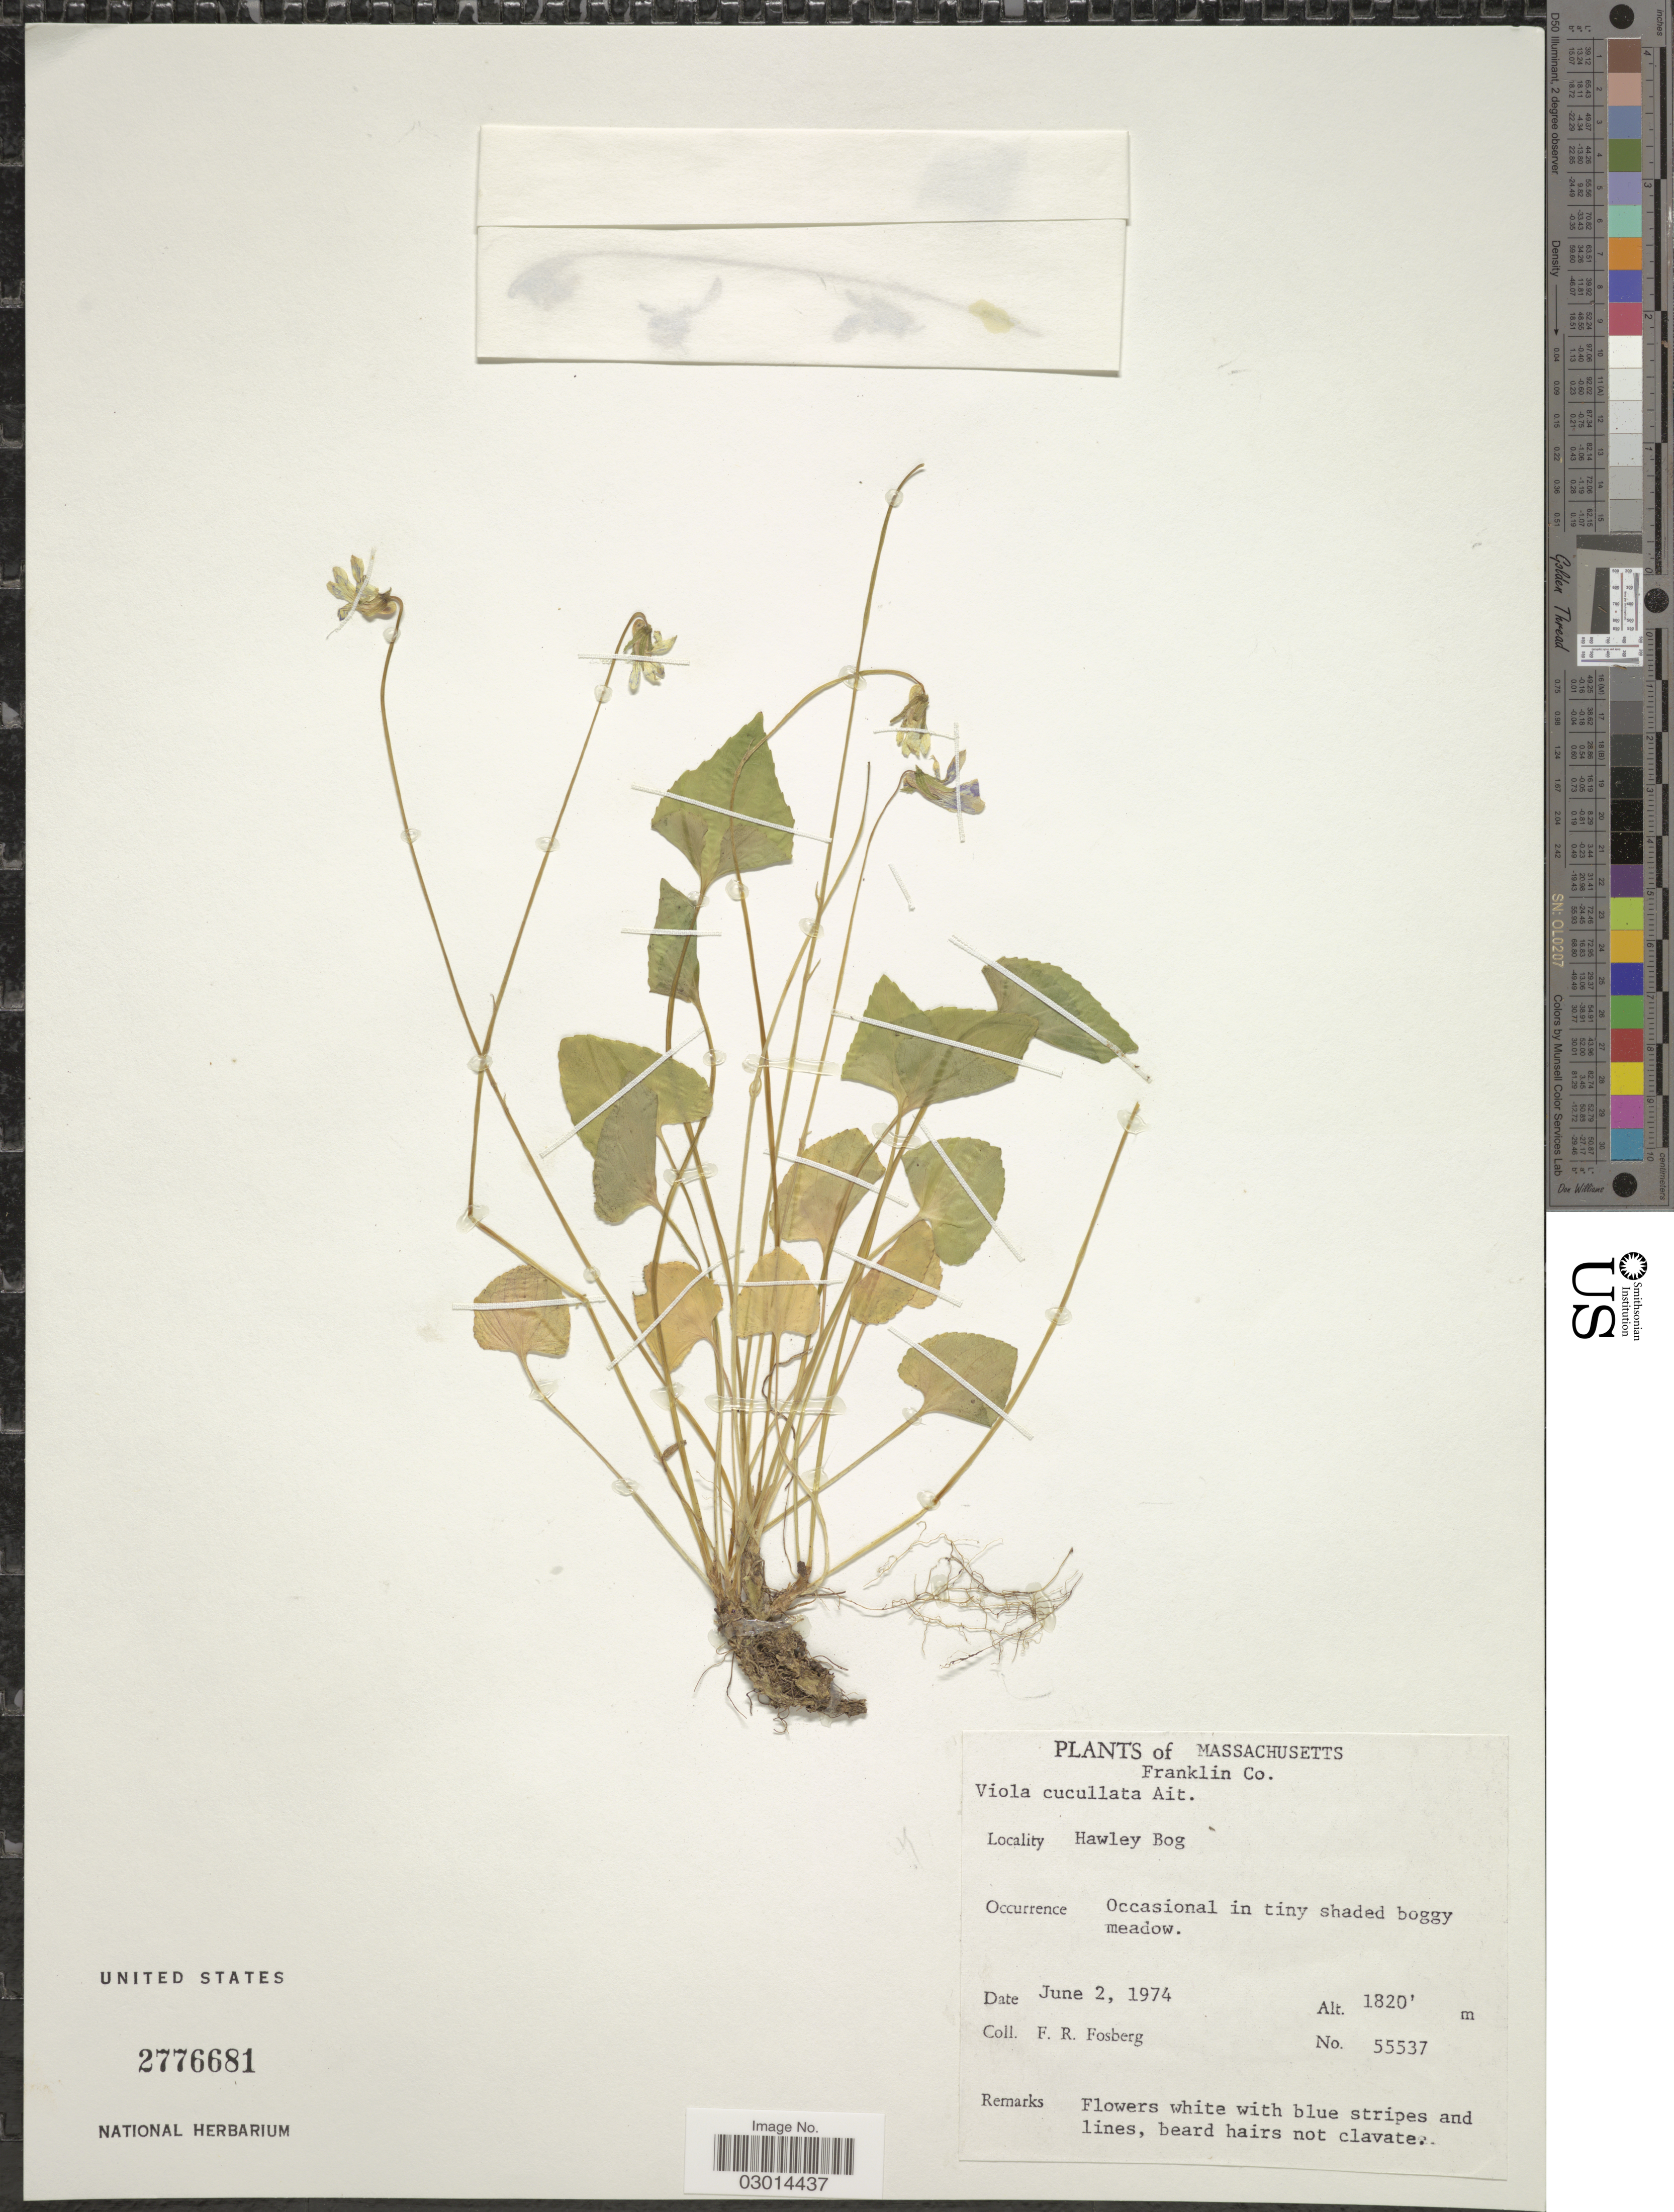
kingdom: Plantae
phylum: Tracheophyta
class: Magnoliopsida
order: Malpighiales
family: Violaceae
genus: Viola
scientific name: Viola cucullata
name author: Aiton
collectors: F. R. Fosberg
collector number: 55537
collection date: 1974-06-02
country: United States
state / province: Massachusetts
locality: Franklin Co., Hawley Bog.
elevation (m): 555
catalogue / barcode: US 2776681